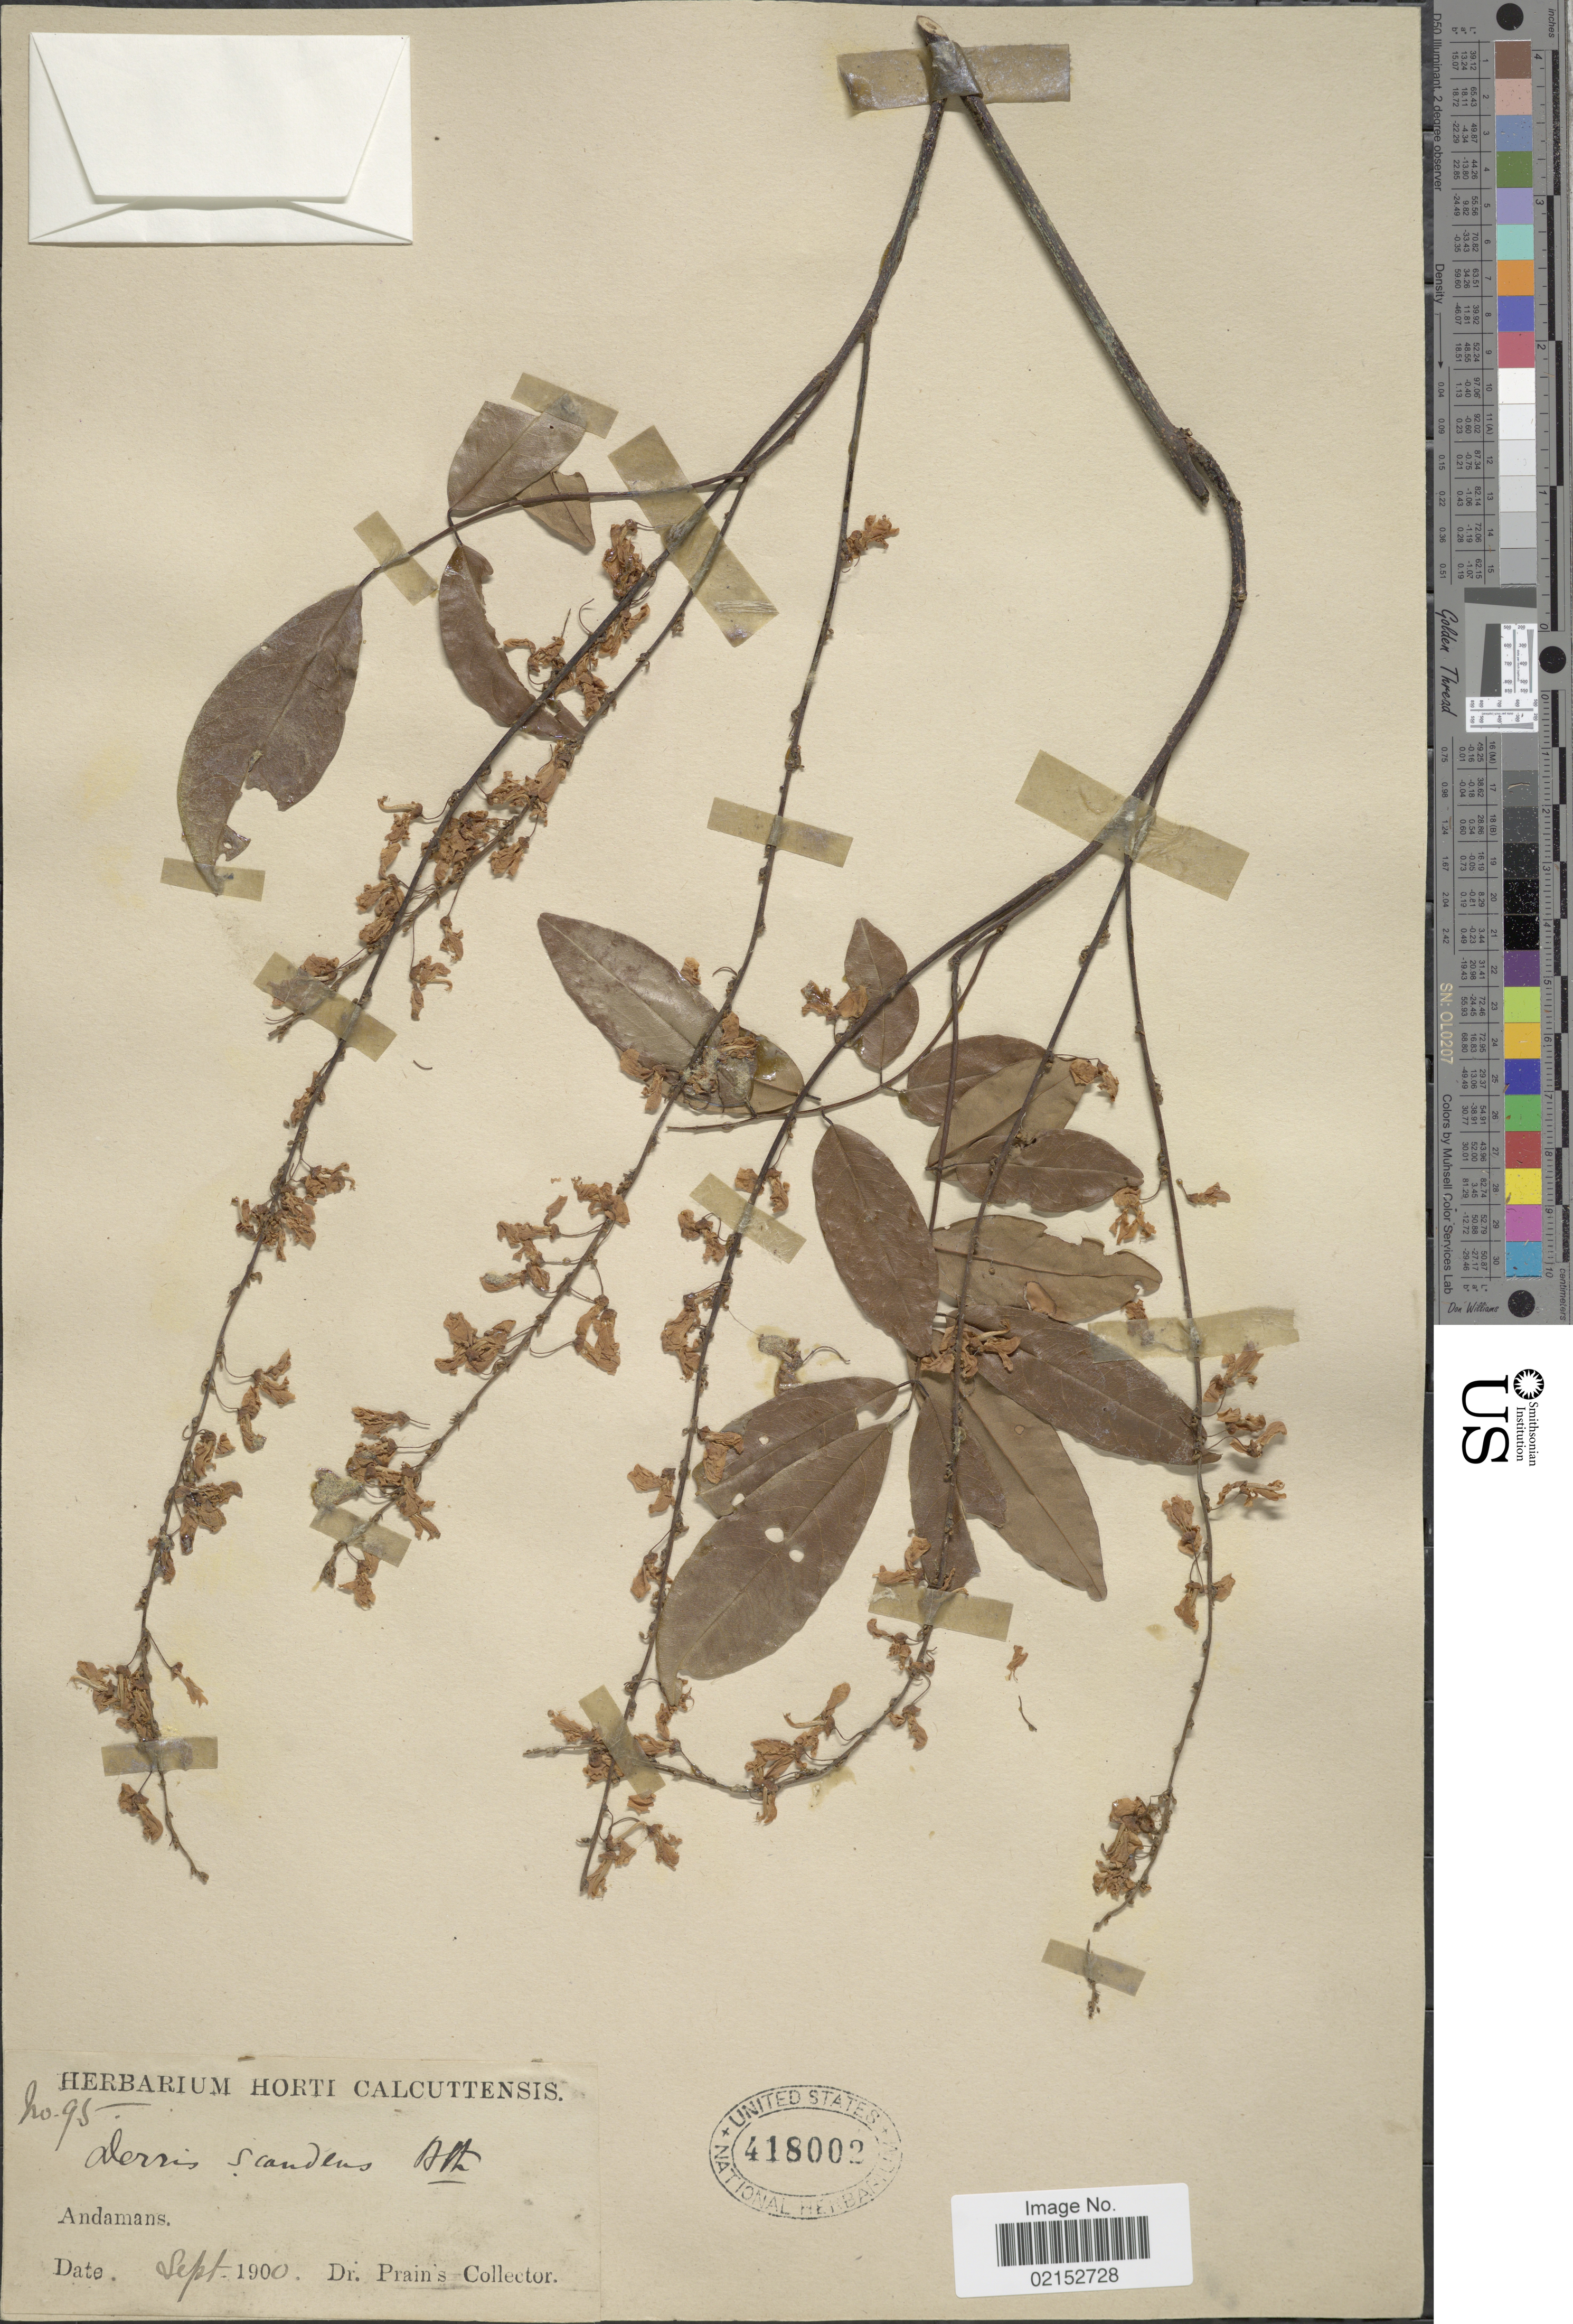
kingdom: Plantae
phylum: Tracheophyta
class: Magnoliopsida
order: Fabales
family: Fabaceae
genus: Brachypterum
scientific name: Brachypterum scandens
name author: (Roxb.) Miq.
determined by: Strong, Mark T., (BOT), Smithsonian Institution - National Museum of Natural History (UNITED STATES)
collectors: Dr. Prain's collector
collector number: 95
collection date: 1900-09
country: India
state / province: Andaman and Nicobar Islands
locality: Andamans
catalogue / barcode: US 418002